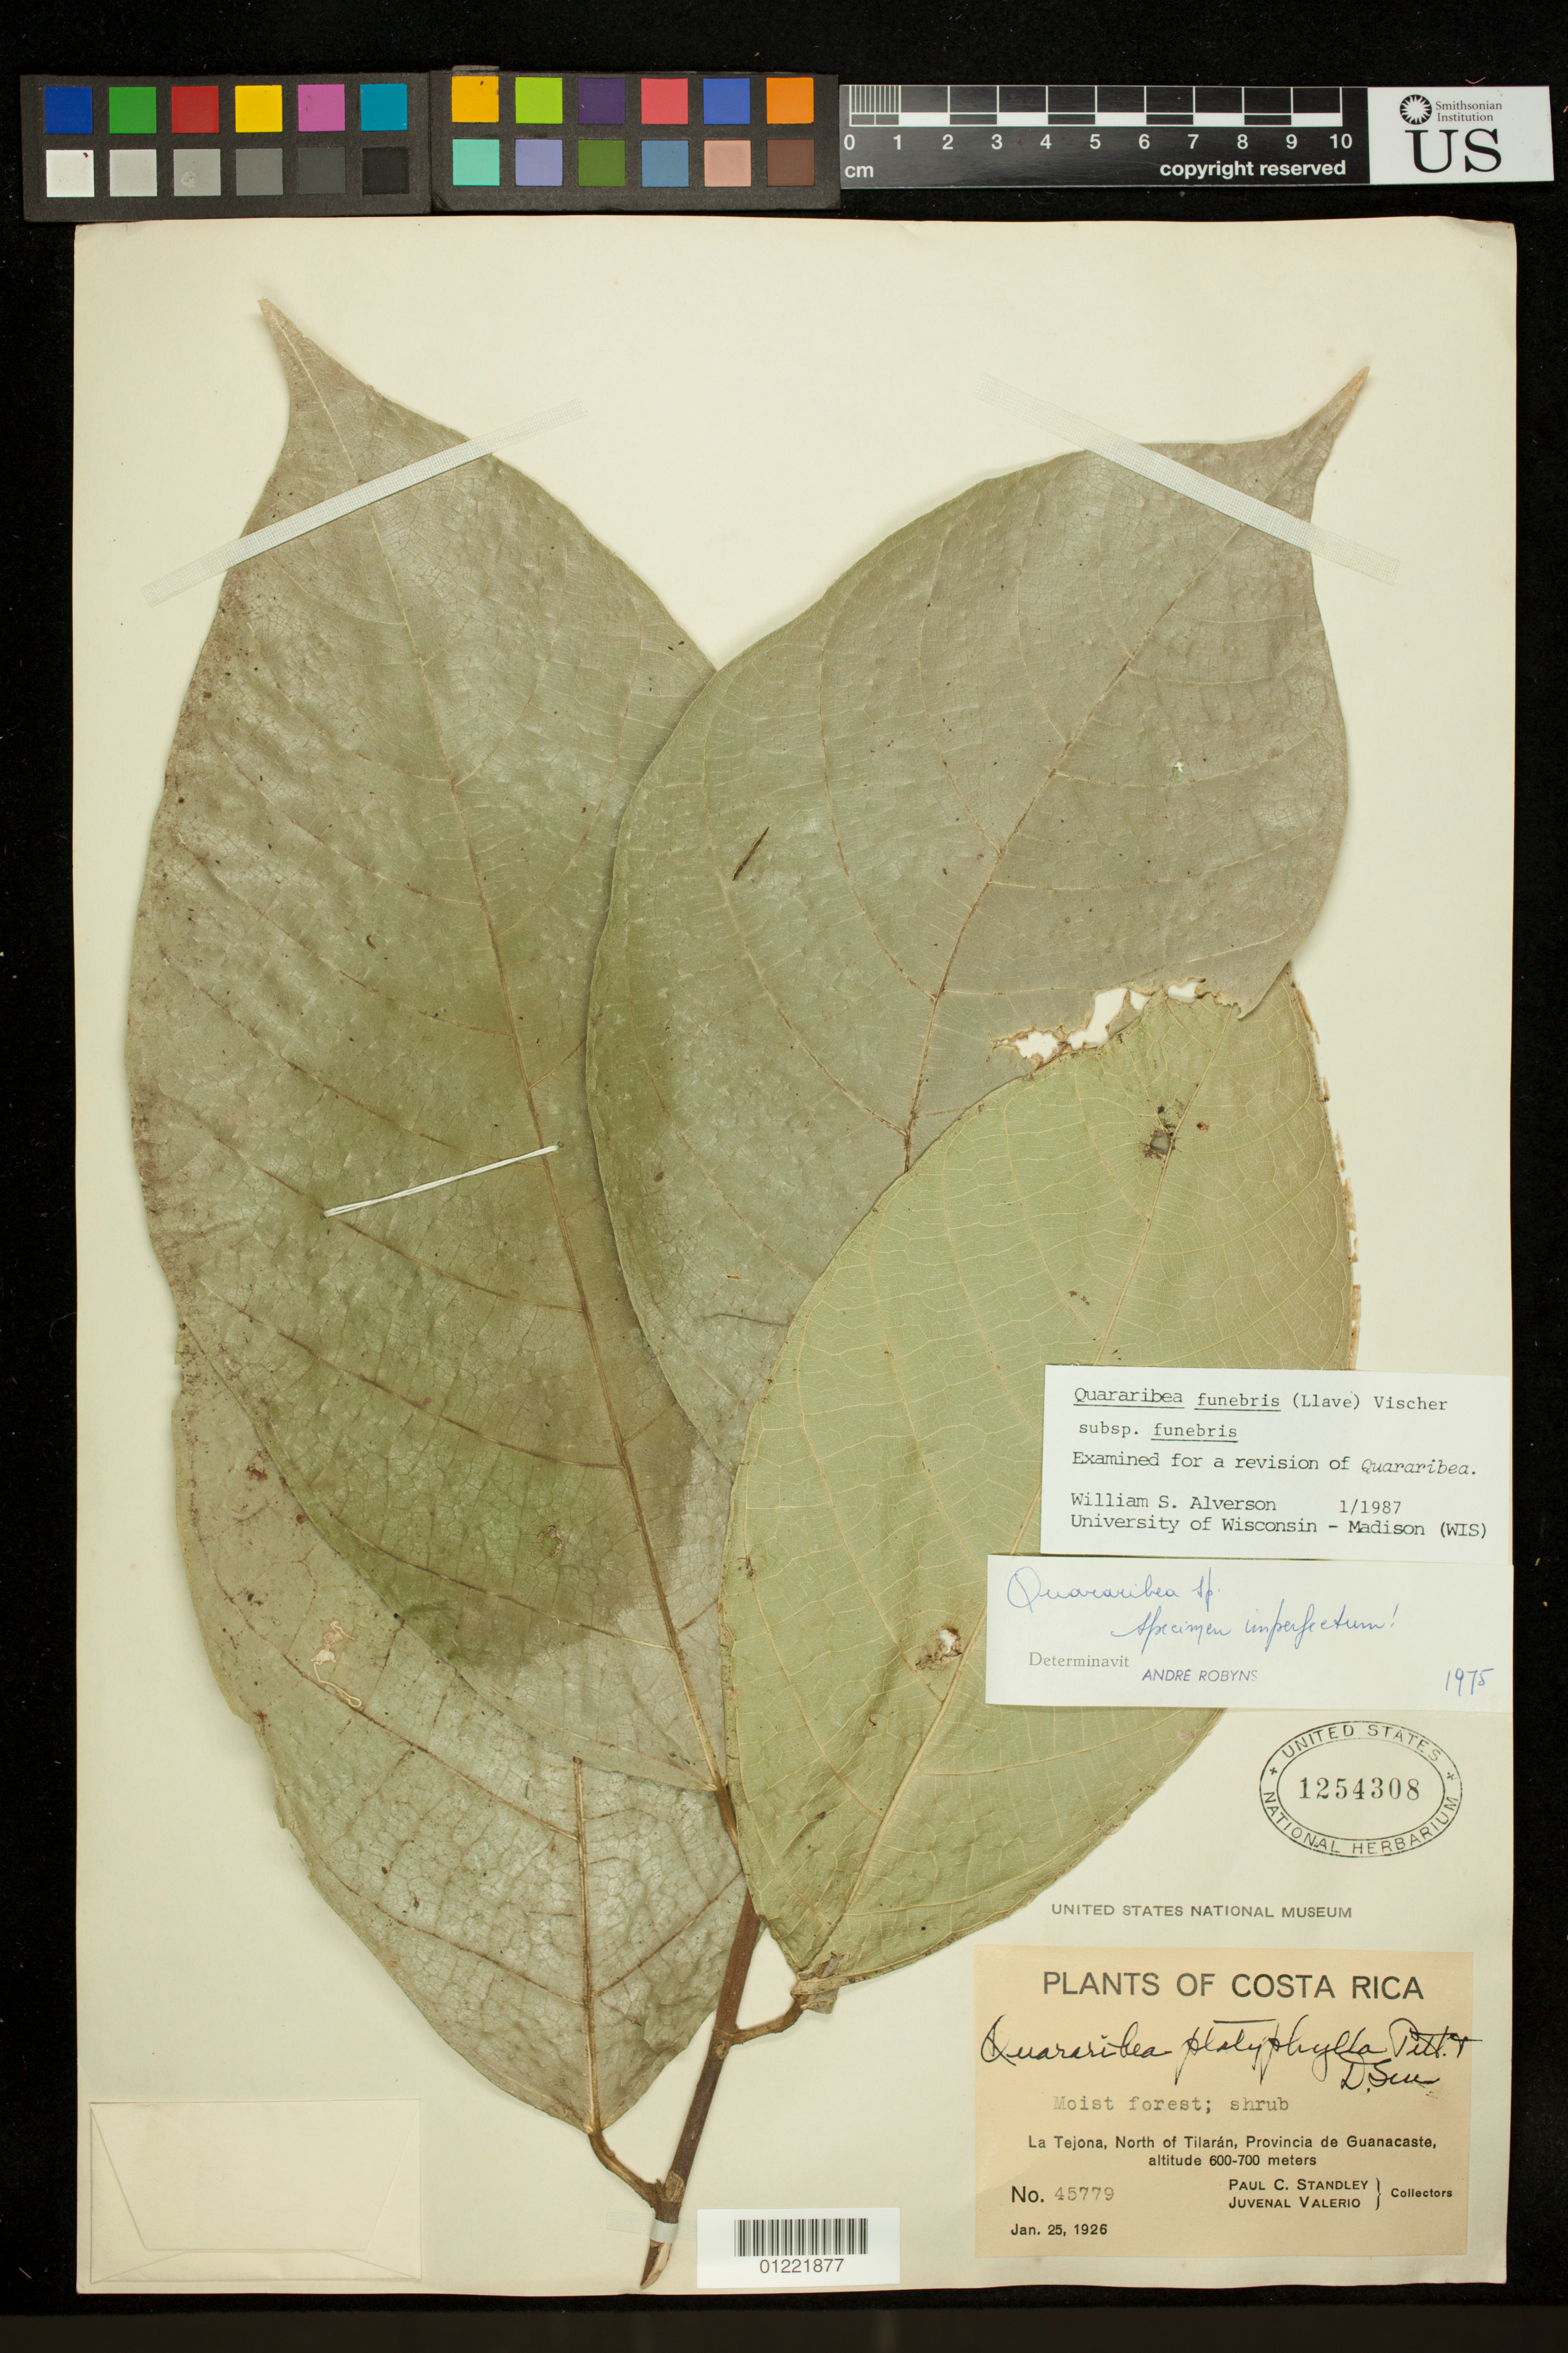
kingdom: Plantae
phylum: Tracheophyta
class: Magnoliopsida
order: Malvales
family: Malvaceae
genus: Quararibea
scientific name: Quararibea funebris subsp. funebris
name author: (La Llave) Vischer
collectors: P. C. Standley & J. Valerio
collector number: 45779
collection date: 1926-01-25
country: Costa Rica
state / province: Guanacaste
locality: La Tejona, North of Tilaran.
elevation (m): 600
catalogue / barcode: US 1254308